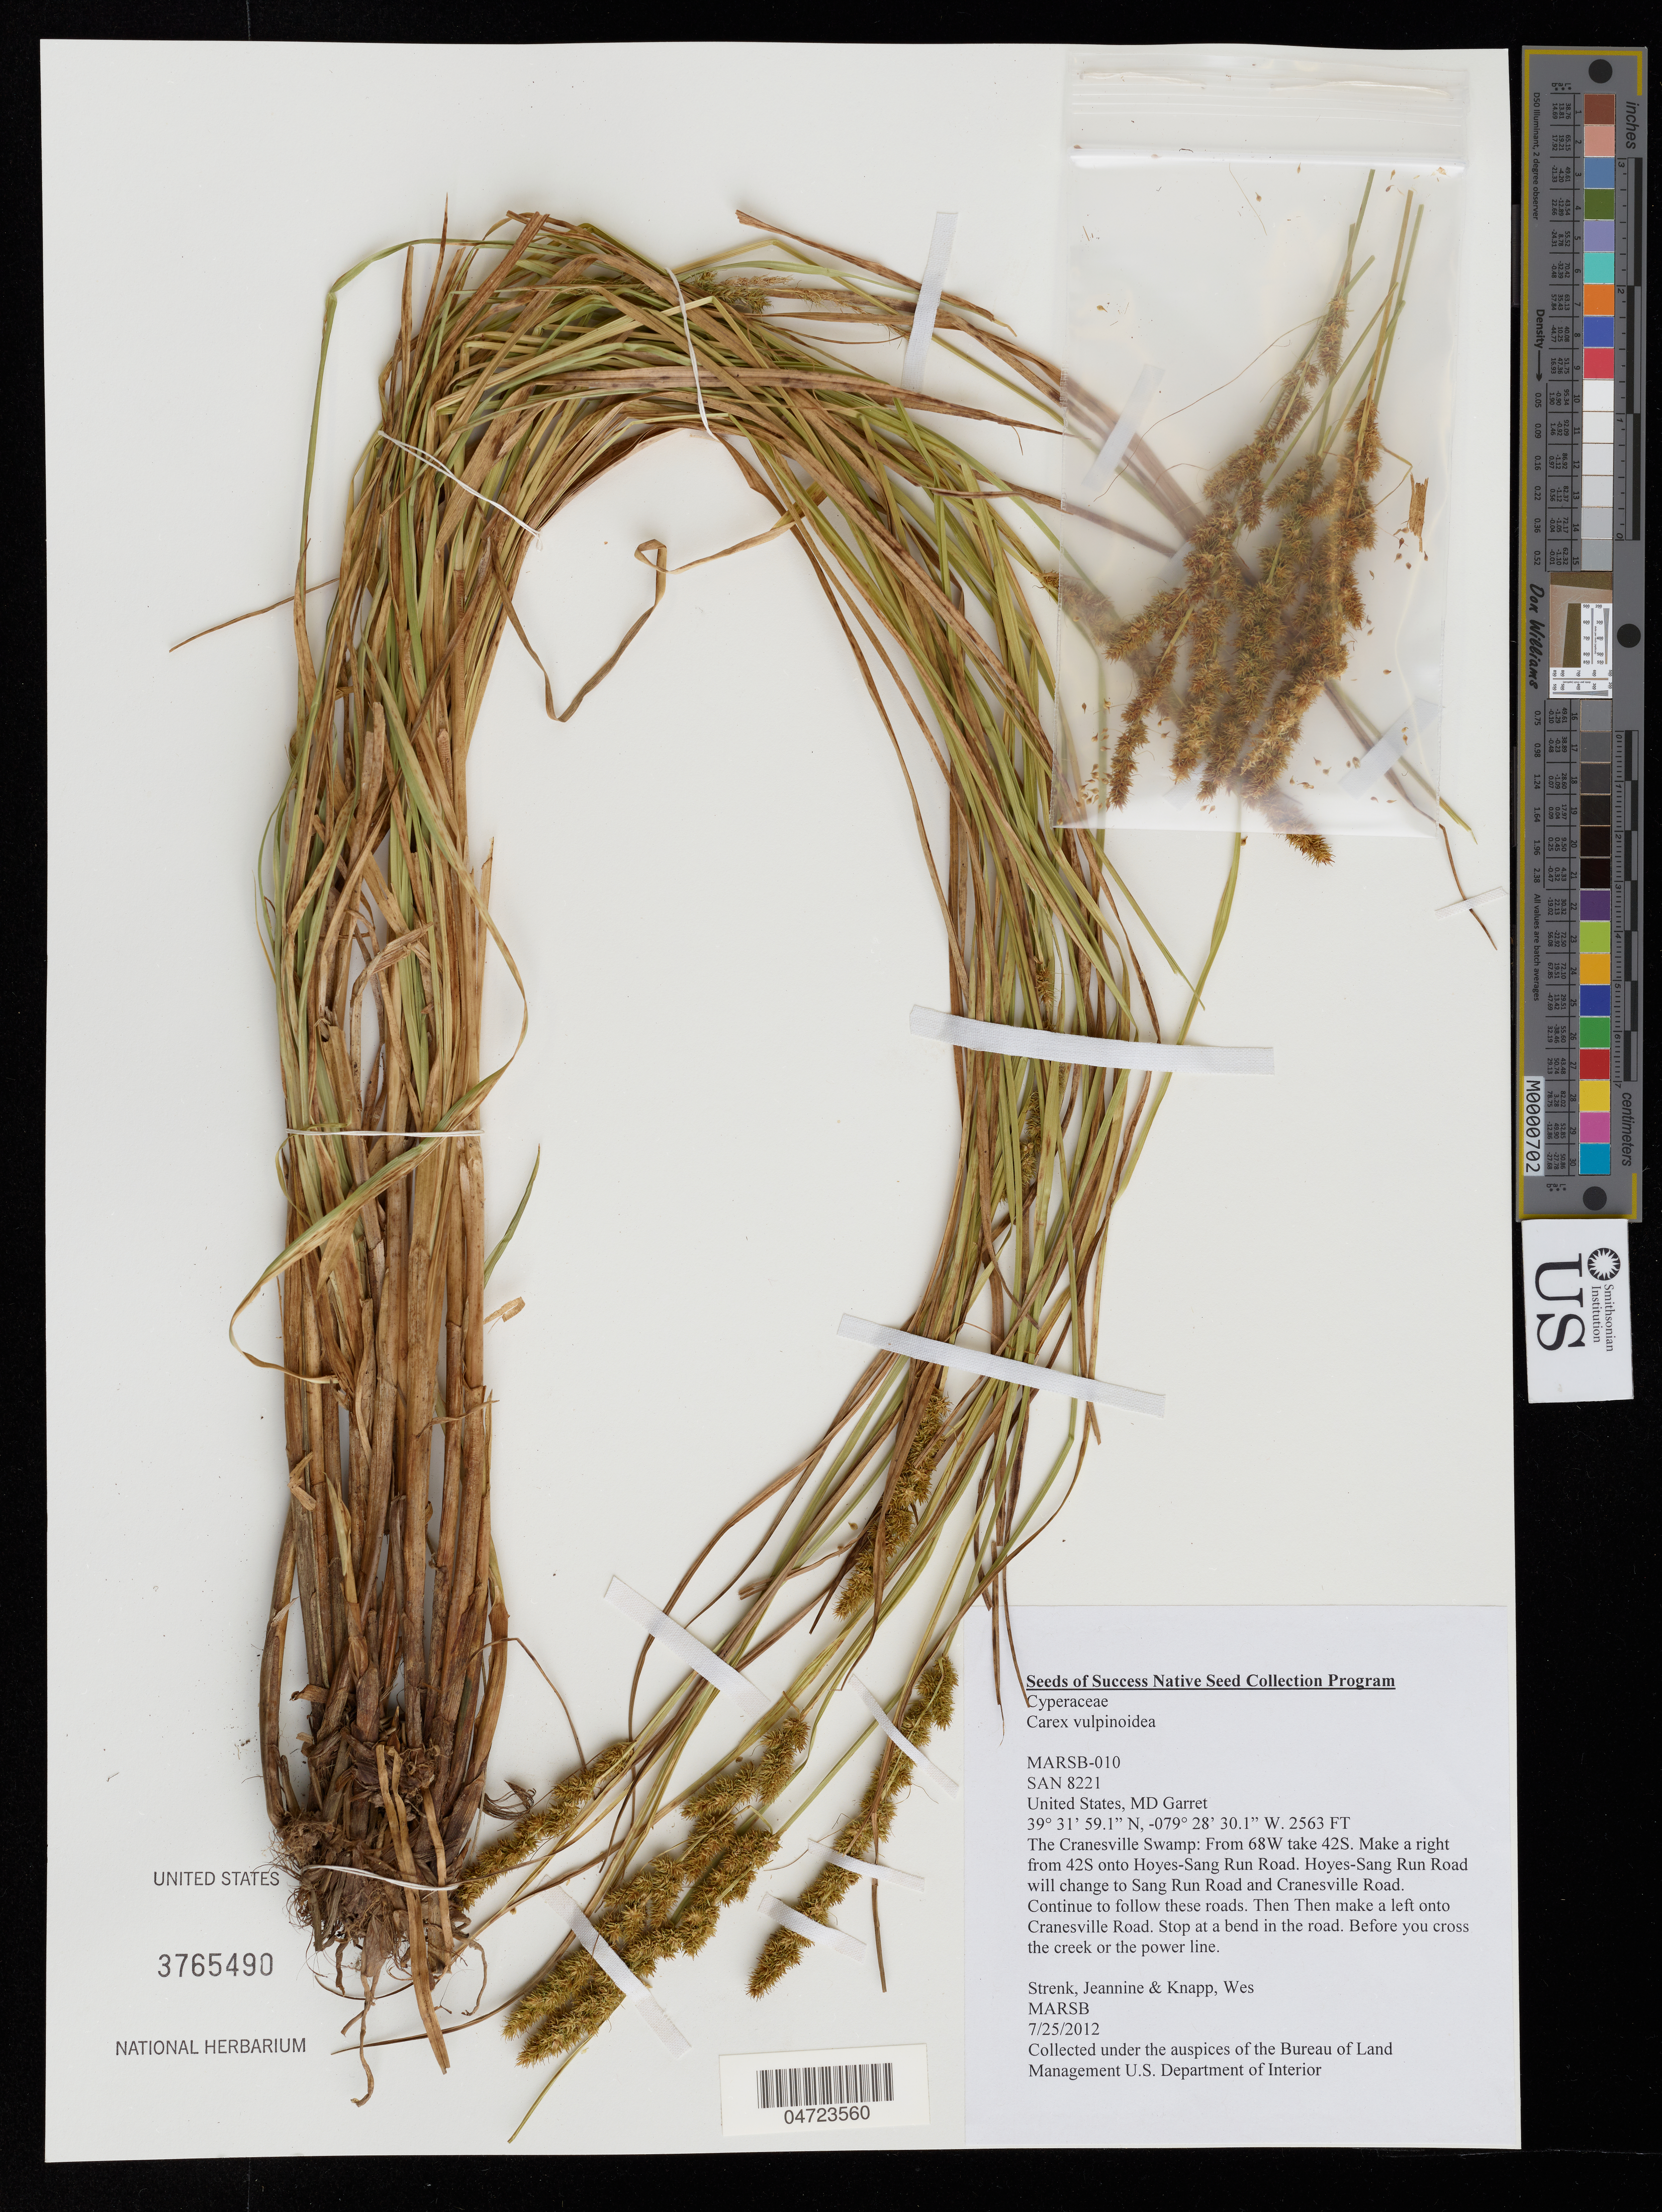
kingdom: Plantae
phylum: Tracheophyta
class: Liliopsida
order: Poales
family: Cyperaceae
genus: Carex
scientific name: Carex vulpinoidea Michx.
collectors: J. Strenk & W. Knapp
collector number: MARSB-010/SAN8221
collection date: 2012-07-25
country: United States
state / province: Maryland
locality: Garret. The Cranesville Swamp: From 68W take 42S. Make a right from 42S onto Hoyes-Sang Run Road. Hoyes-Sang Run Road will change to Sang Run Road and Cranesville Road. Continue to follow these roads. Then Then make a left onto Cranesville Road. Stop at a bend in the road. Before you cross the creek or the powerline.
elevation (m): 781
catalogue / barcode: US 3765490